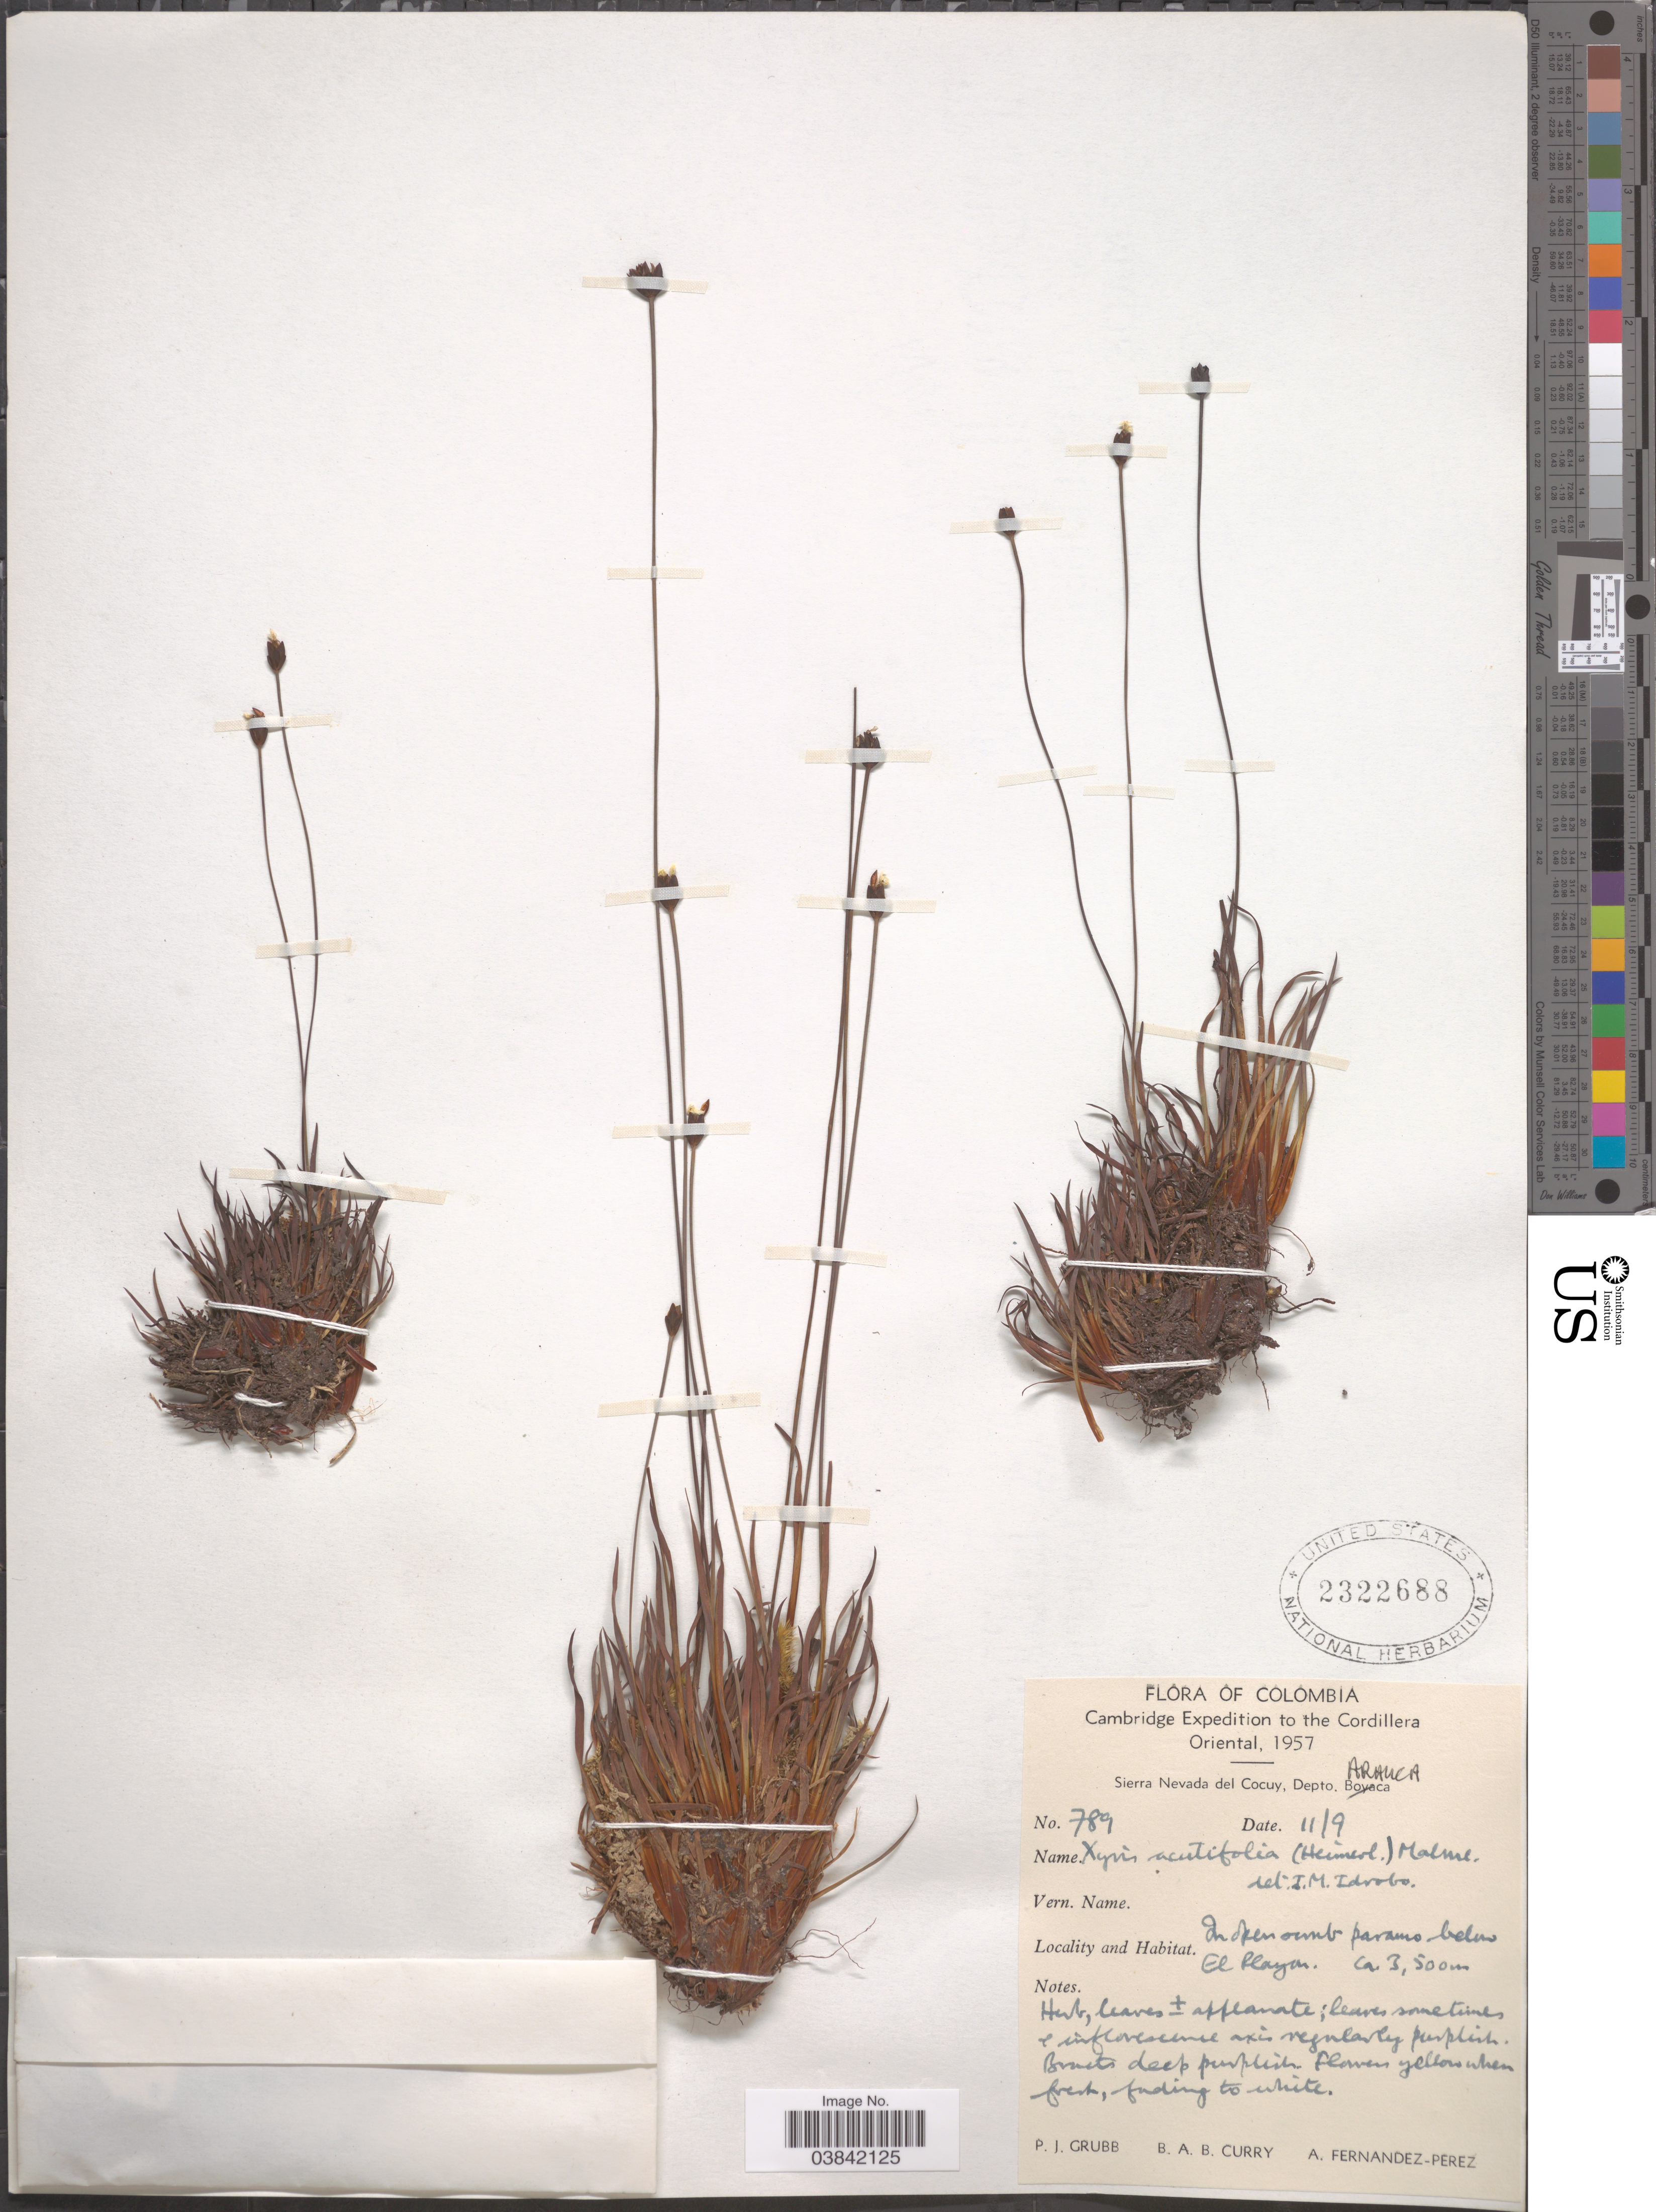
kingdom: Plantae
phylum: Tracheophyta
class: Liliopsida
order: Poales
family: Xyridaceae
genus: Xyris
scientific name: Xyris acutifolia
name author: (Heimerl) Malme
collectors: P. J. Grubb, B. A. B. Curry & A. Fernández-Pérez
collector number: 789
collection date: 1957-09-11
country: Colombia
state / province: Arauca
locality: The Cordillera Oriental. Sierra Nevada del Cocuy, Depto. Arauca. Below El Playa [interpreted].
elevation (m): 3500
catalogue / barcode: US 2322688